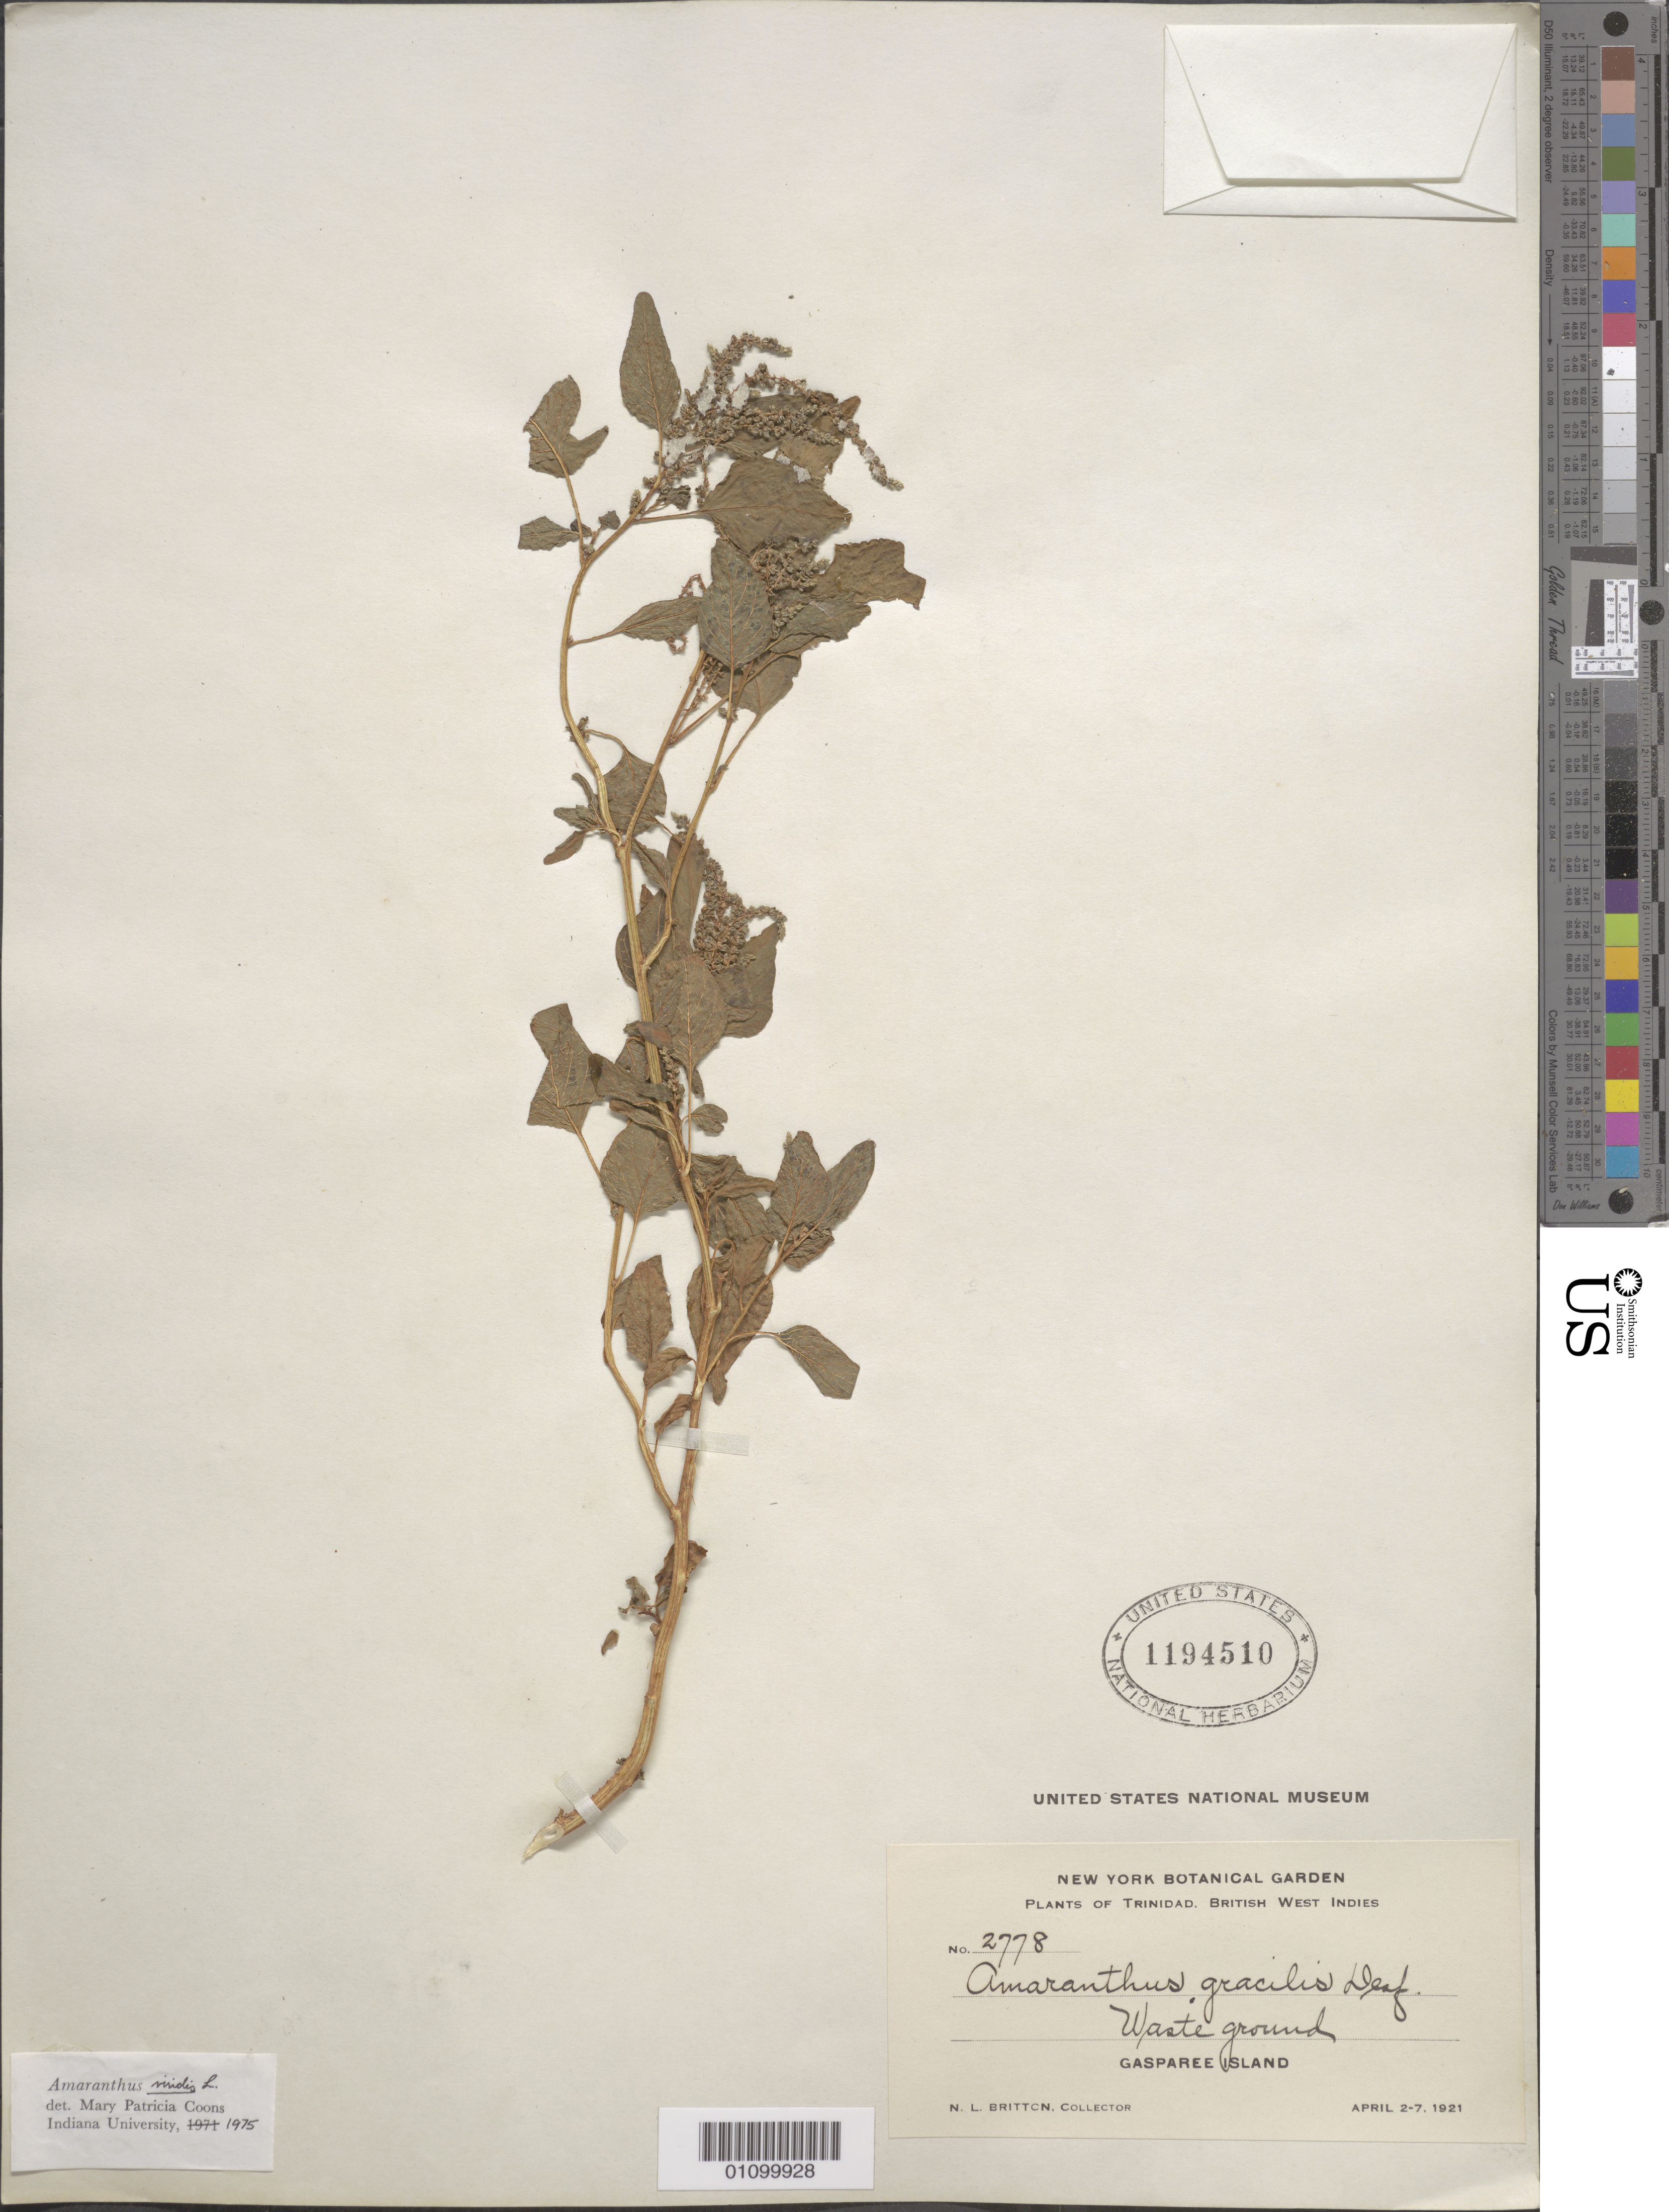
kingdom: Plantae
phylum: Tracheophyta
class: Magnoliopsida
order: Caryophyllales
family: Amaranthaceae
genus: Amaranthus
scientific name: Amaranthus viridis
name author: L.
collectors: N. Britton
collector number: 2778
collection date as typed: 02 Apr 1921 to 07 Apr 1921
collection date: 1921-04-02/1921-04-07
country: Trinidad and Tobago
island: Trinidad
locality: Gasparee Island, Waste ground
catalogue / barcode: US 1194510